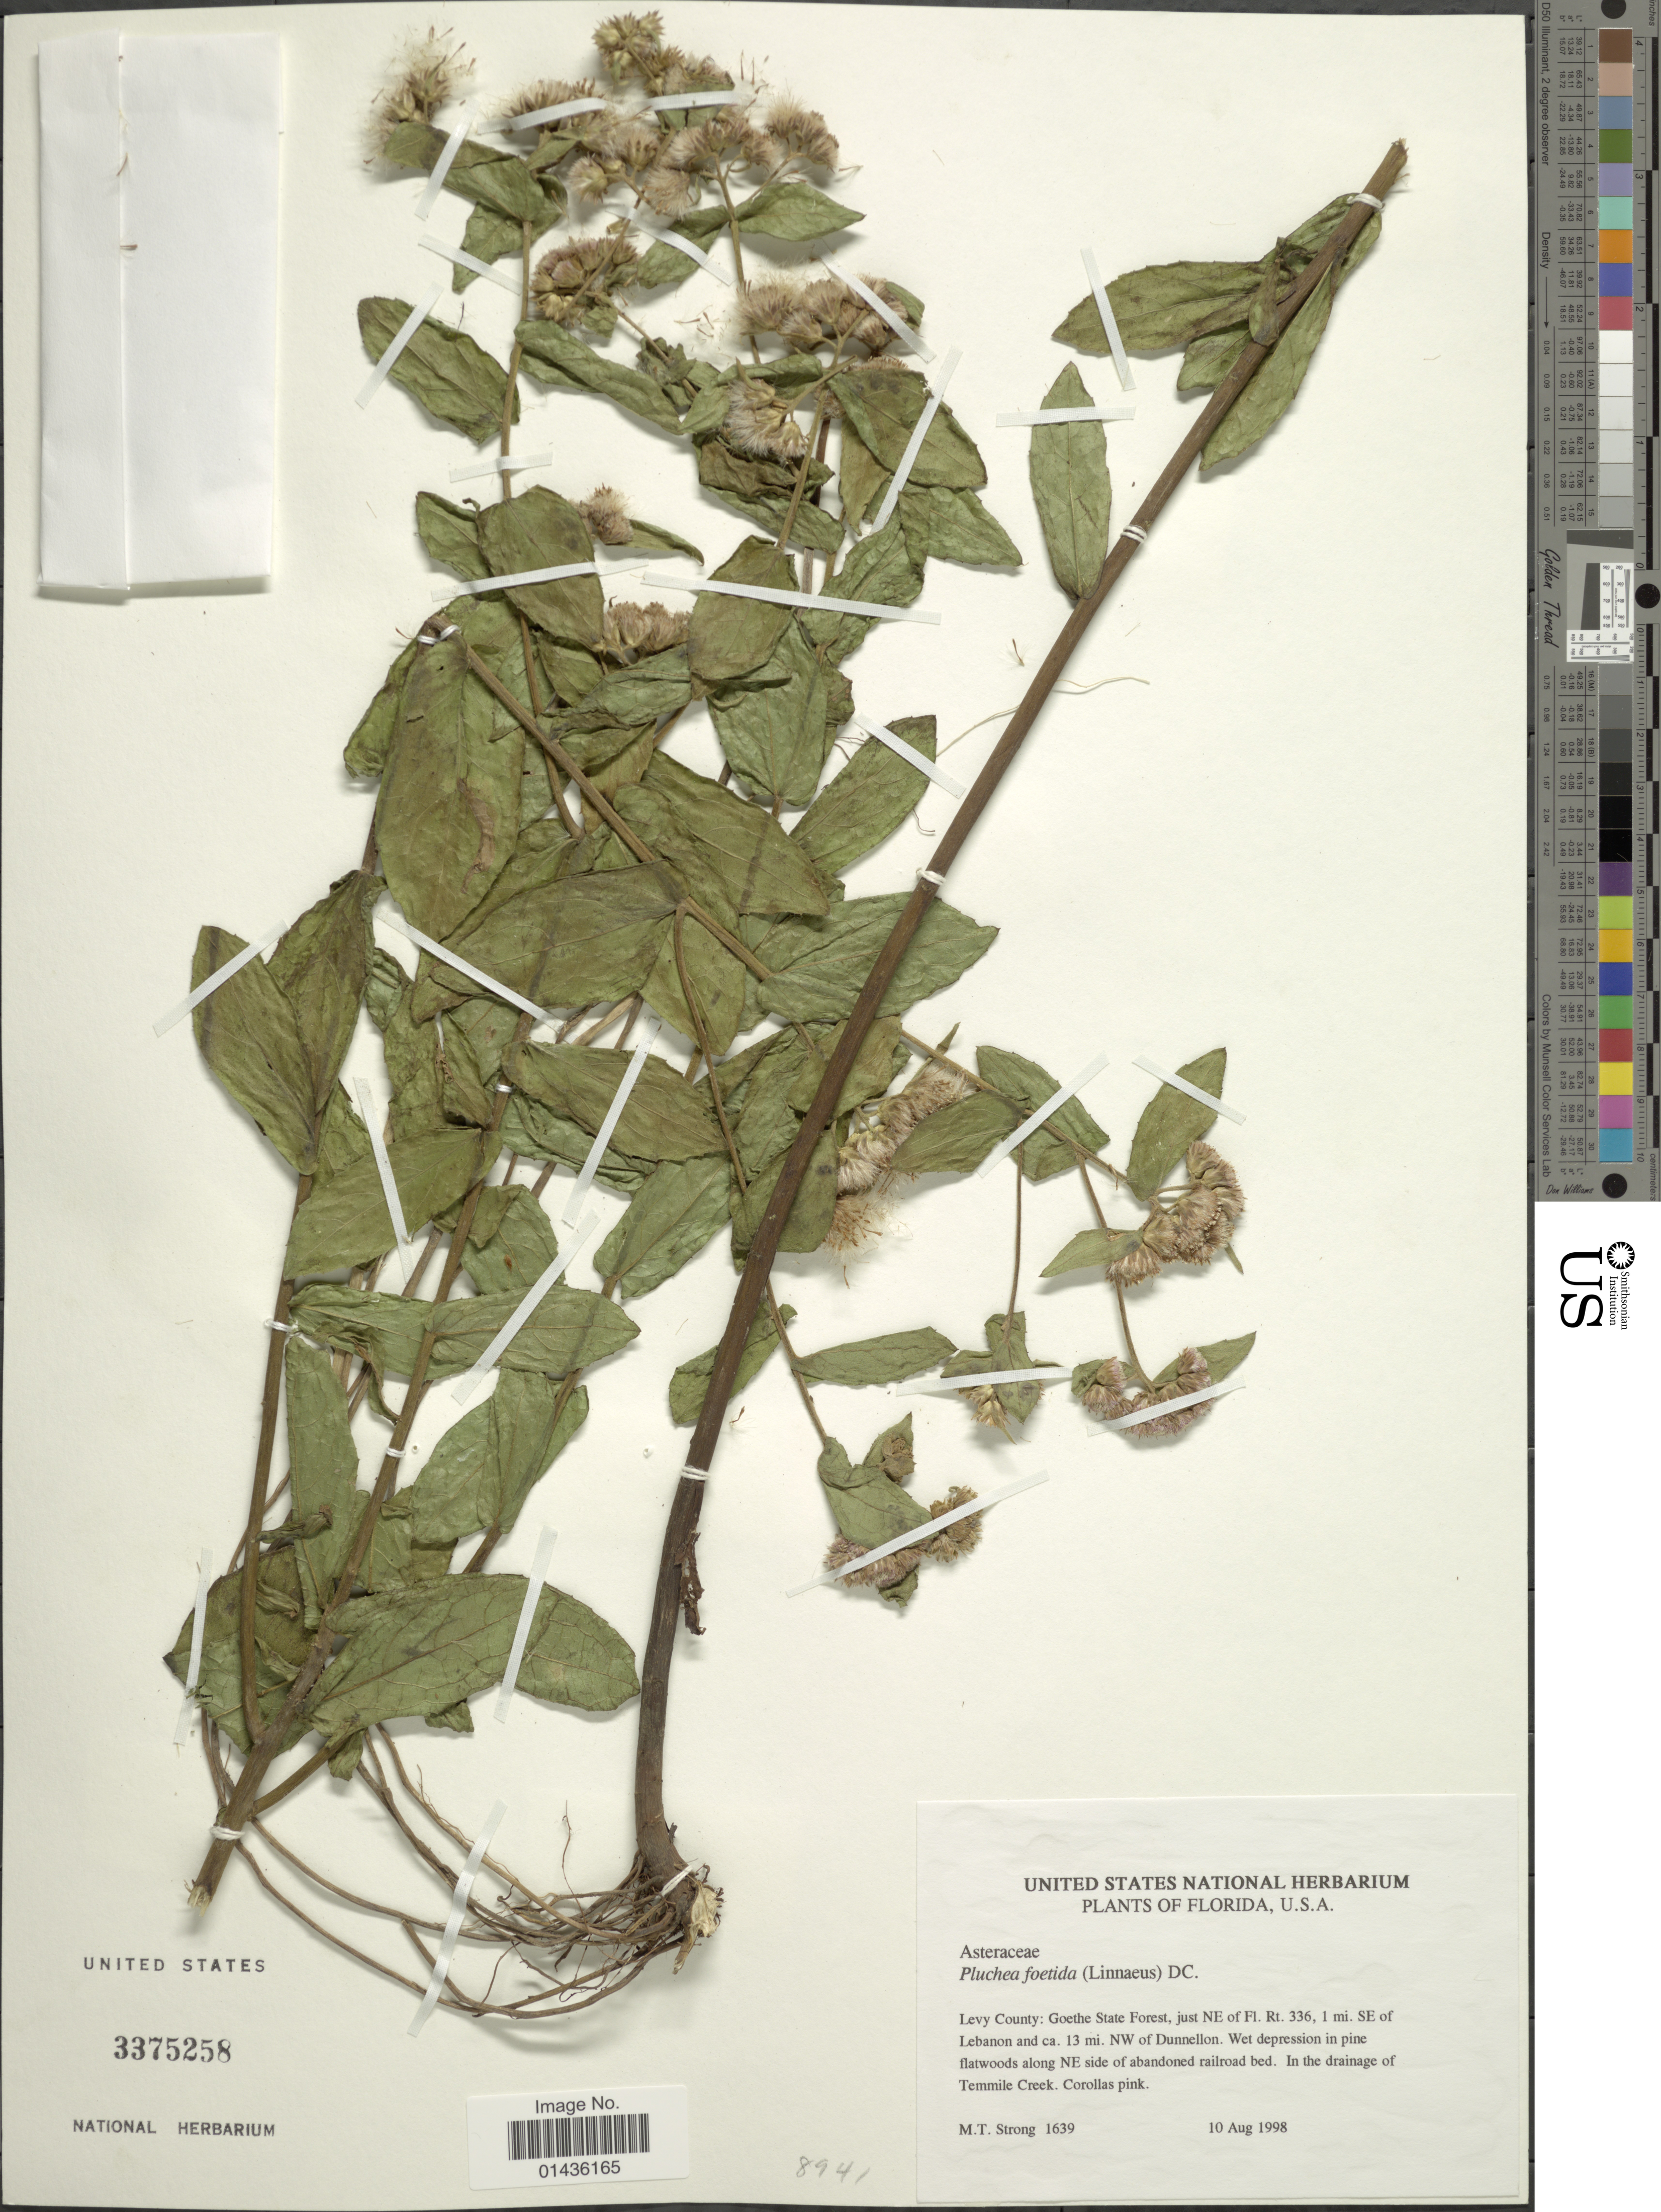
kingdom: Plantae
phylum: Tracheophyta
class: Magnoliopsida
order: Asterales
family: Asteraceae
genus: Pluchea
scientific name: Pluchea foetida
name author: (L.) DC.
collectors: M. T. Strong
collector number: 1639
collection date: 1998-08-10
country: United States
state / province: Florida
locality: U.S.A., Levy County, Goethe State Forest,just NE of Fl. Rt. 336, 1 mi SE of Lebanon and ca 13 mi NW of Dunnellon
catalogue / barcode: US 3375258